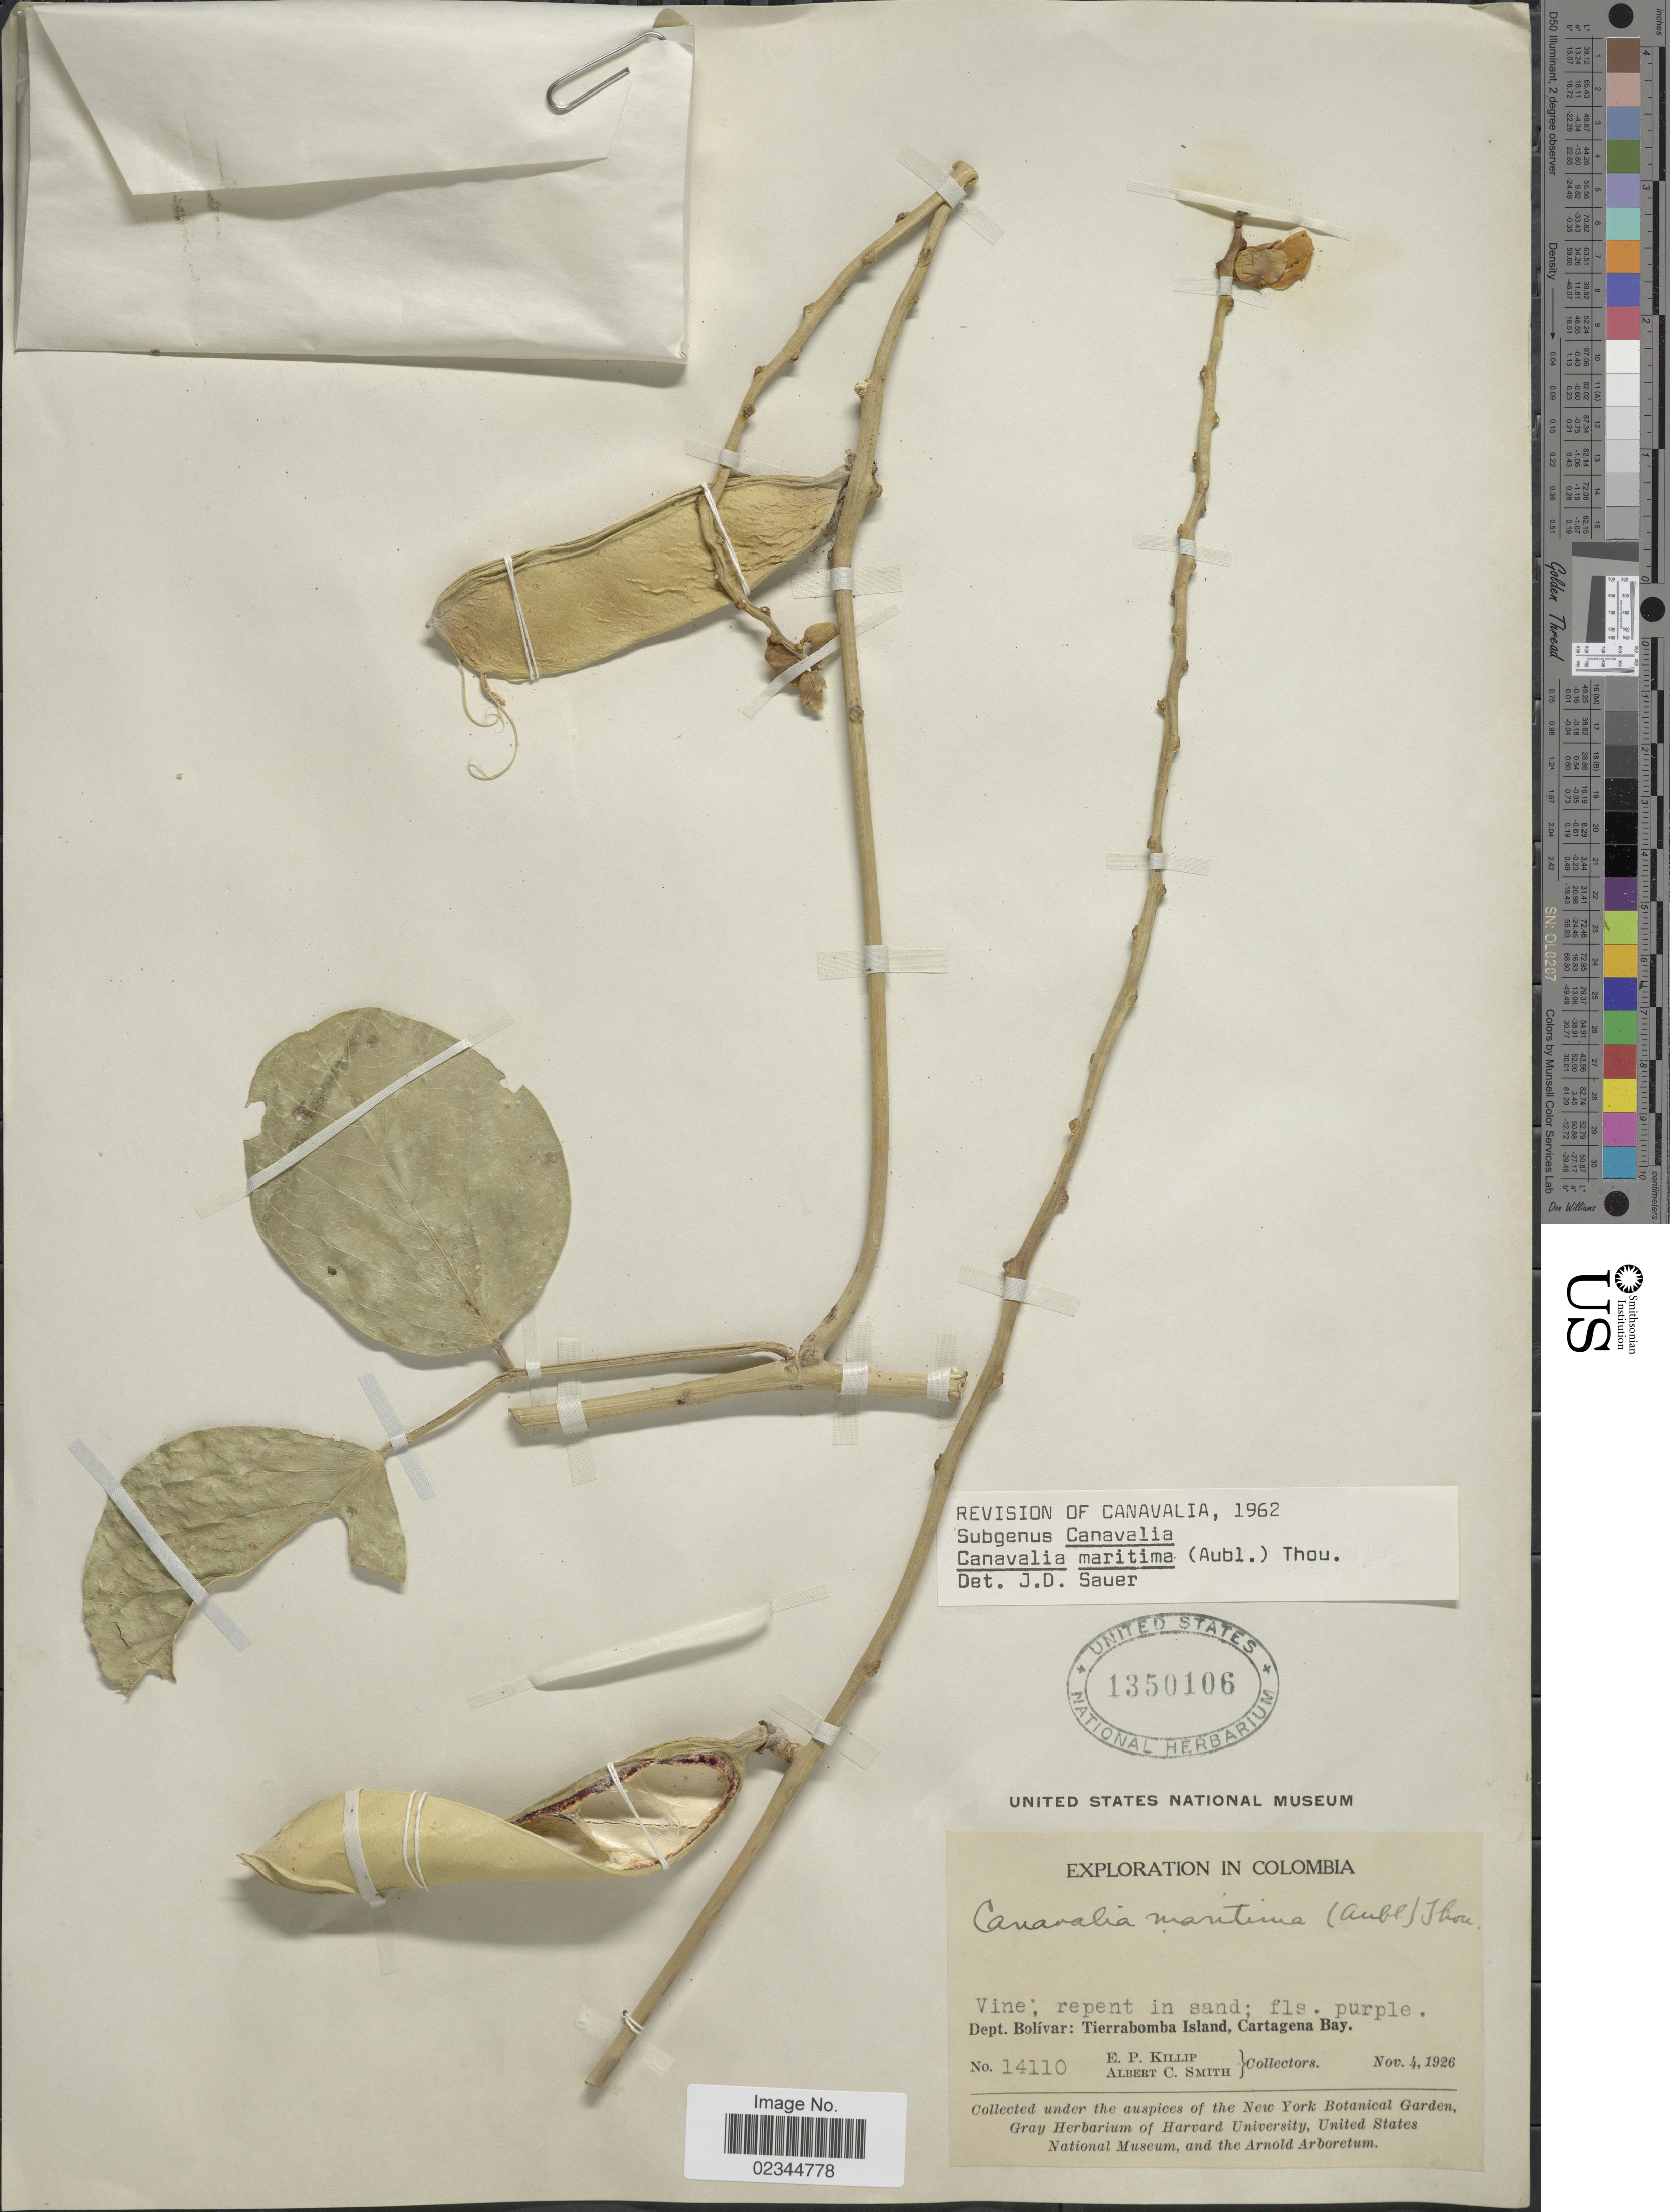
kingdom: Plantae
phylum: Tracheophyta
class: Magnoliopsida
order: Fabales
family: Fabaceae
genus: Canavalia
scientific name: Canavalia rosea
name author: (Sw.) DC.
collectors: E. P. Killip & A. C. Smith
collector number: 14110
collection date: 1926-11-04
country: Colombia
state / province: Bolívar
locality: Dept. Bolivar: Tierrabomba Island, Cartagena Bay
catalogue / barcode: US 1350106